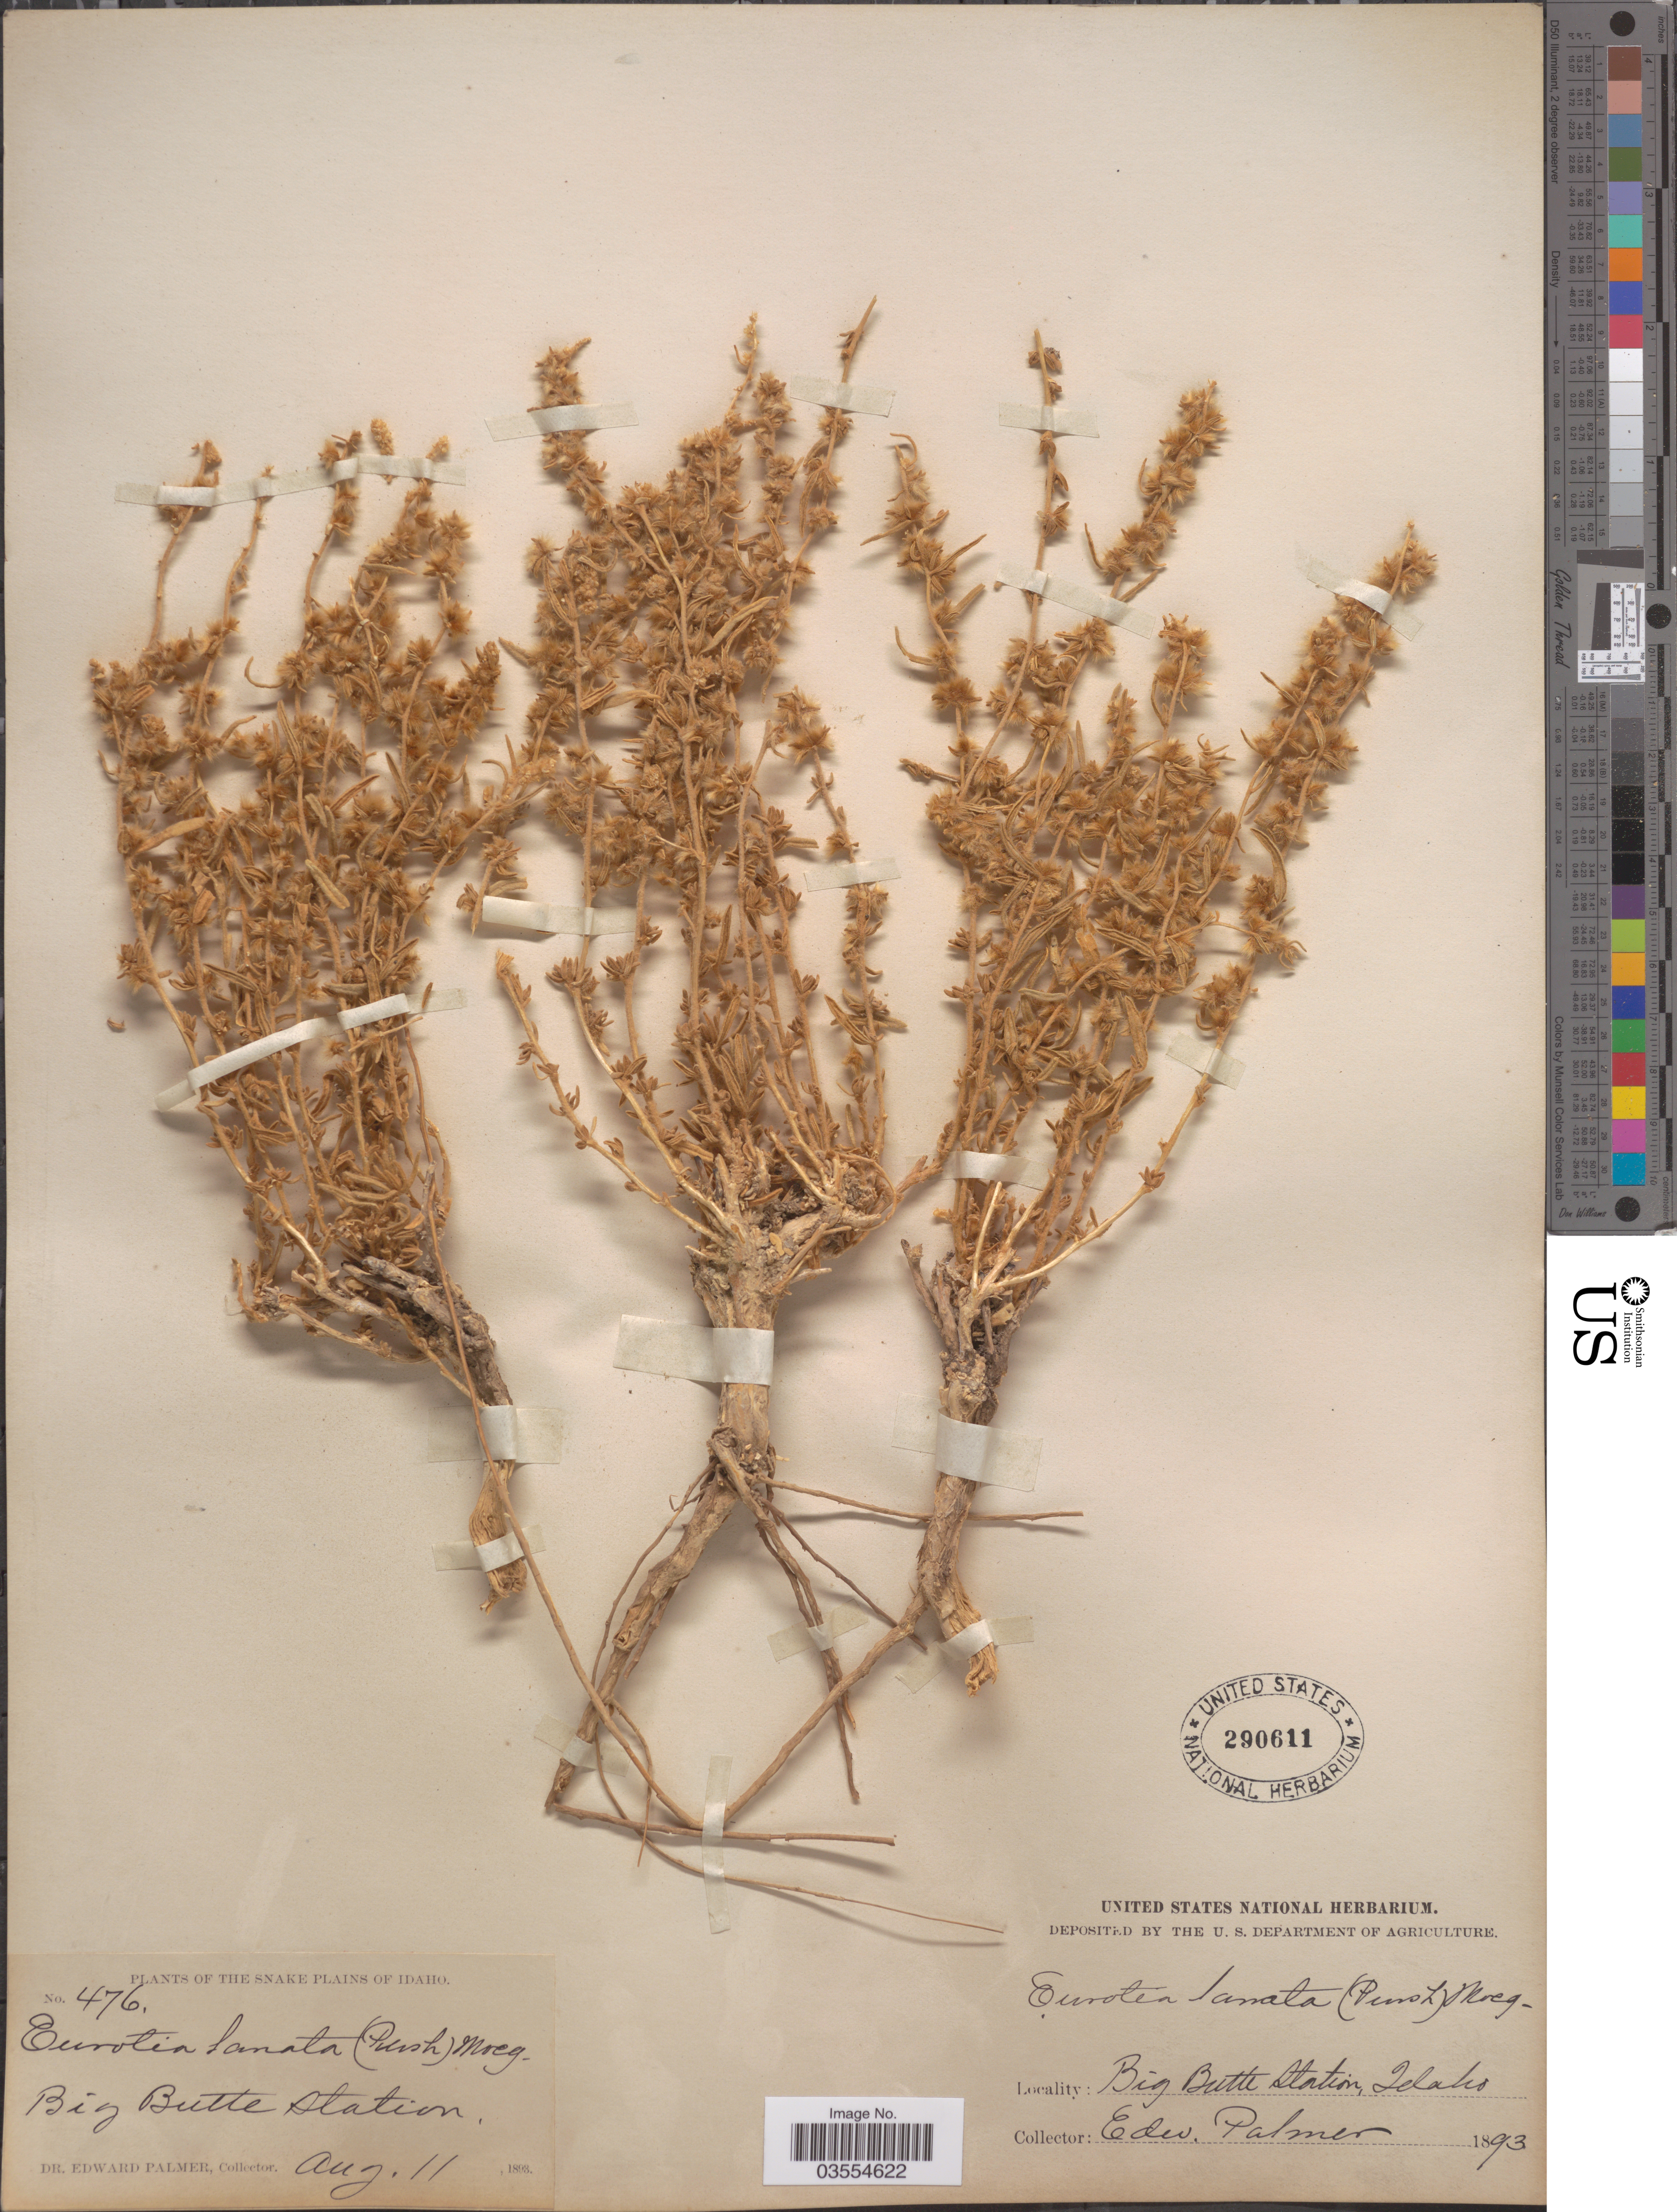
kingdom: Plantae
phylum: Tracheophyta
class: Magnoliopsida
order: Caryophyllales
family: Amaranthaceae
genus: Krascheninnikovia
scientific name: Krascheninnikovia lanata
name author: (Pursh) A. Meeuse & A.Smit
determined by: U.S. National Herbarium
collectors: E. Palmer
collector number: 476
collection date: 1893-08-11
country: United States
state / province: Idaho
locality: Snake Plains of Idaho. Big Butte Station.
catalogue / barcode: US 290611